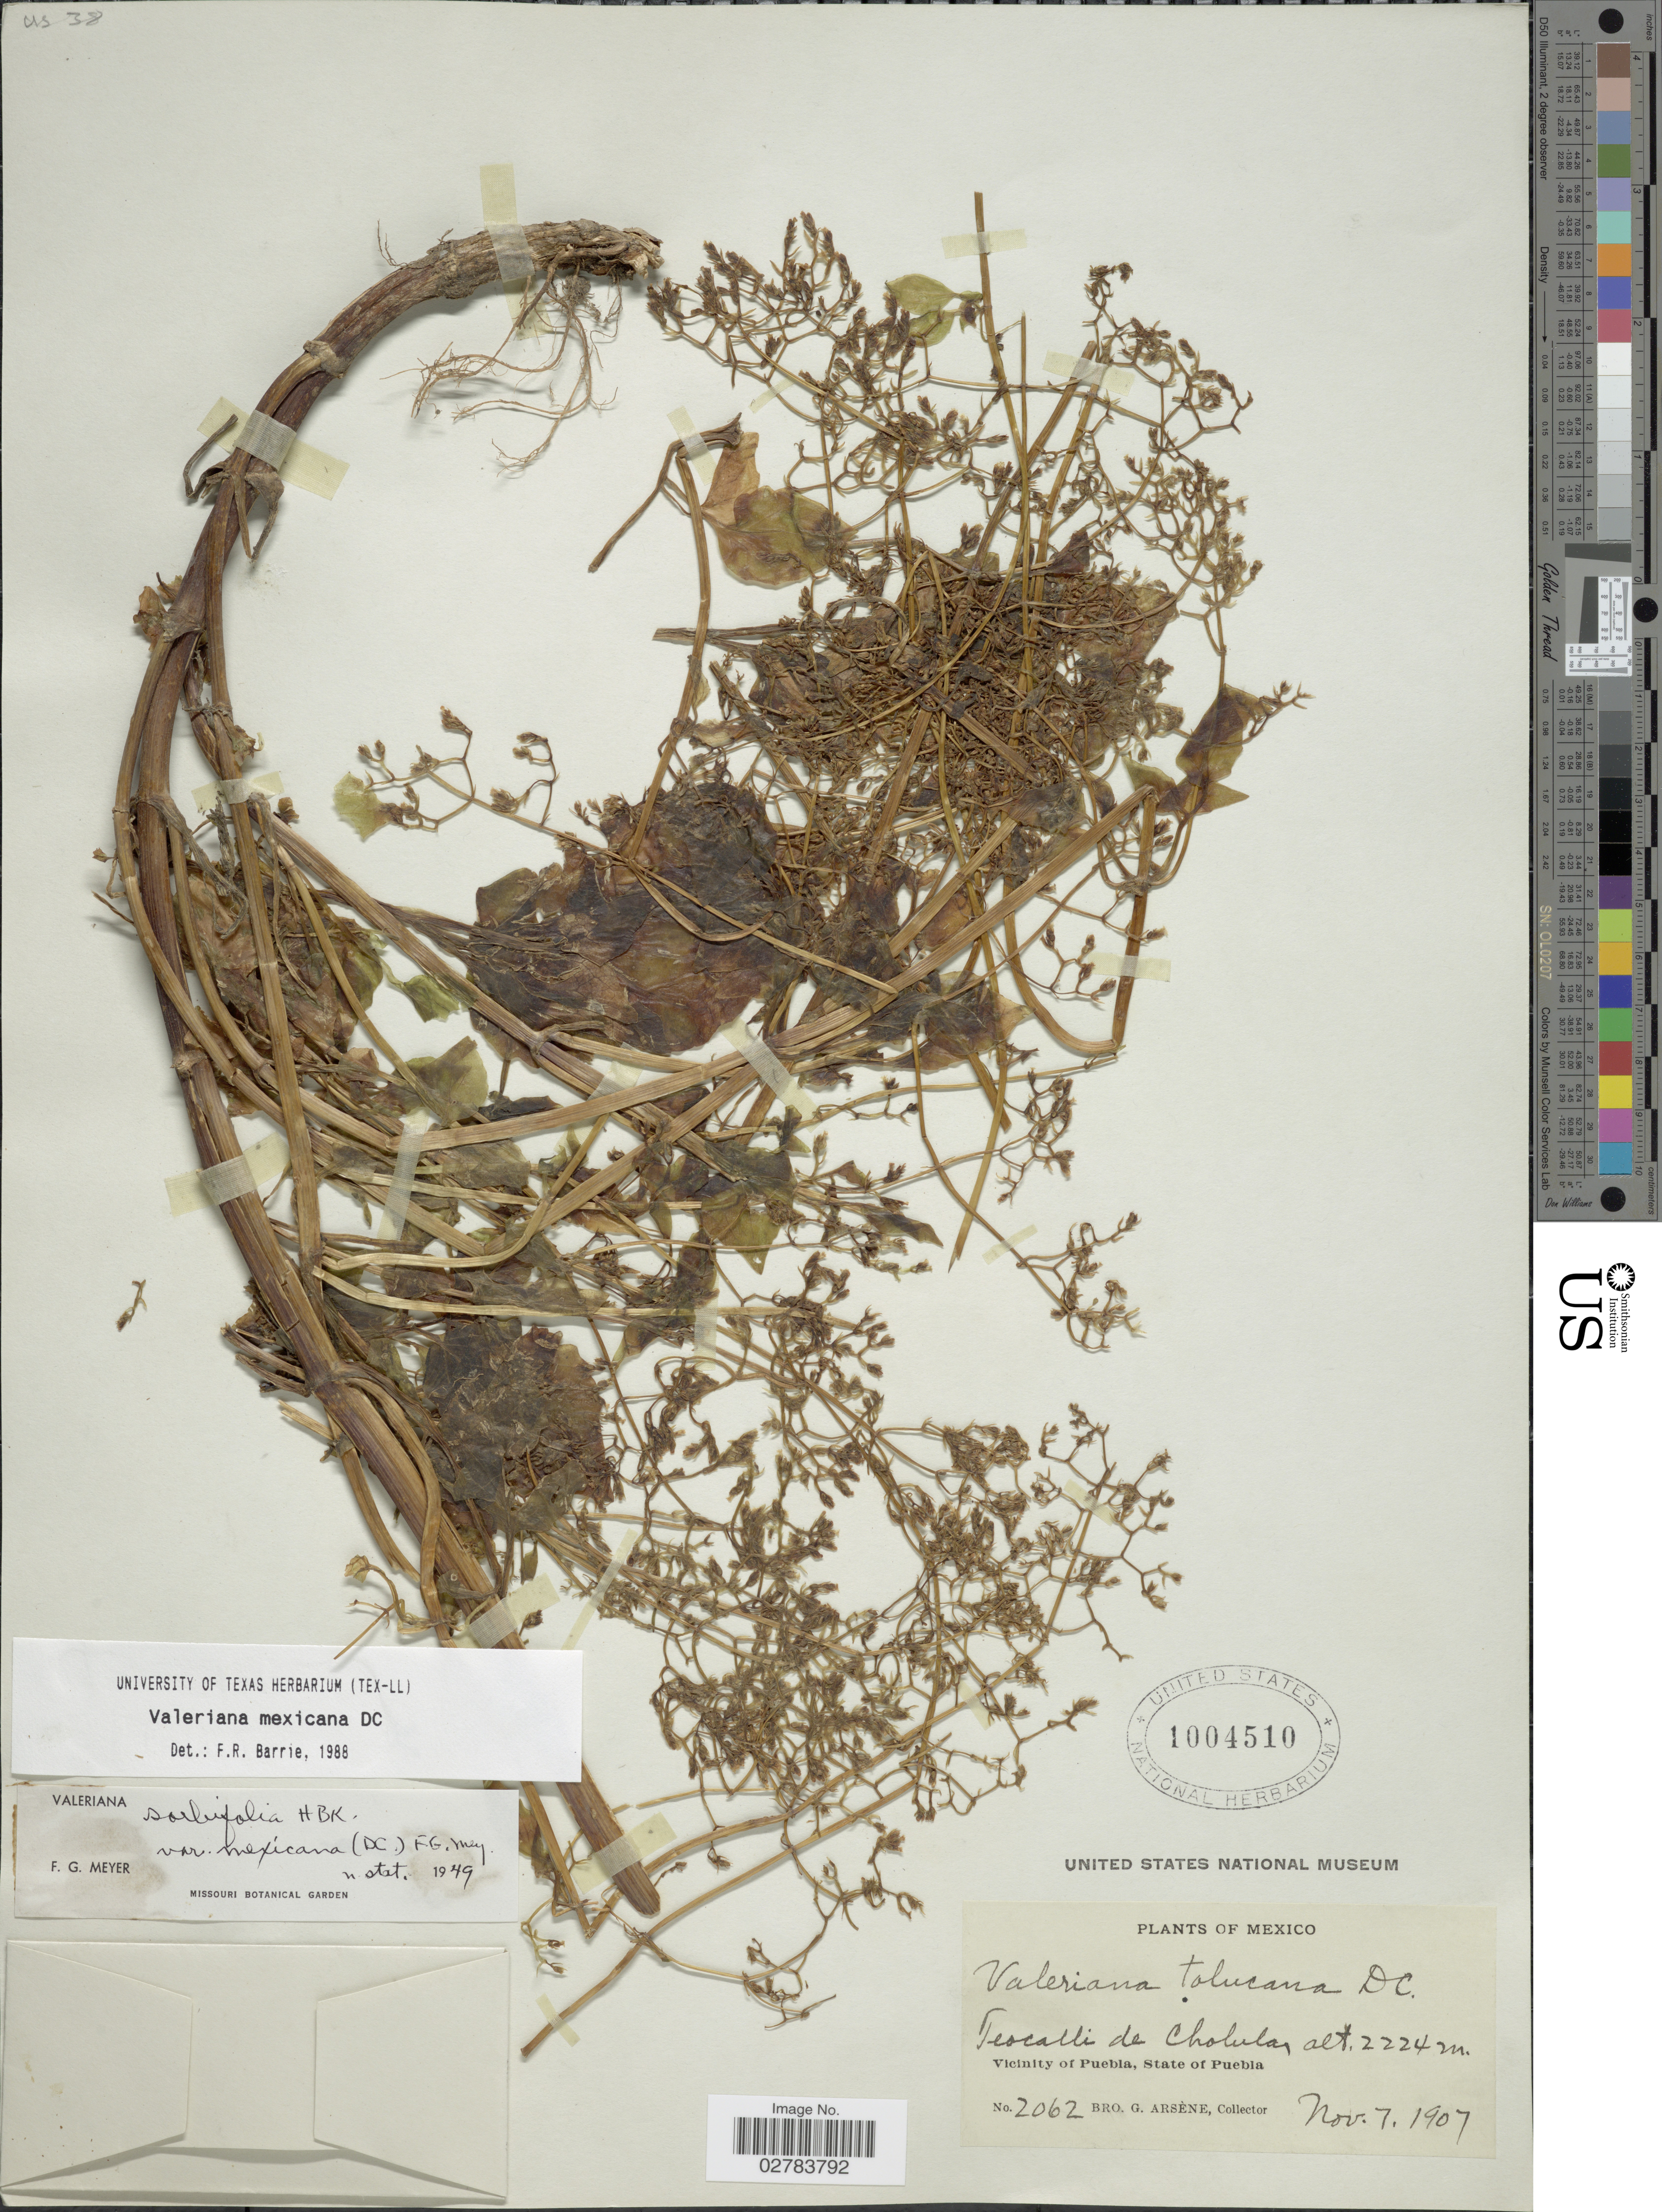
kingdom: Plantae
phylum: Tracheophyta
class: Magnoliopsida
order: Dipsacales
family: Caprifoliaceae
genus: Valeriana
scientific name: Valeriana mexicana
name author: DC.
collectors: Bro. G. Arsène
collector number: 2062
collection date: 1907-11-07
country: Mexico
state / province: Puebla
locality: Teocalli de Cholulas. Vicinity of Puebla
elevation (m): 2224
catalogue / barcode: US 1004510